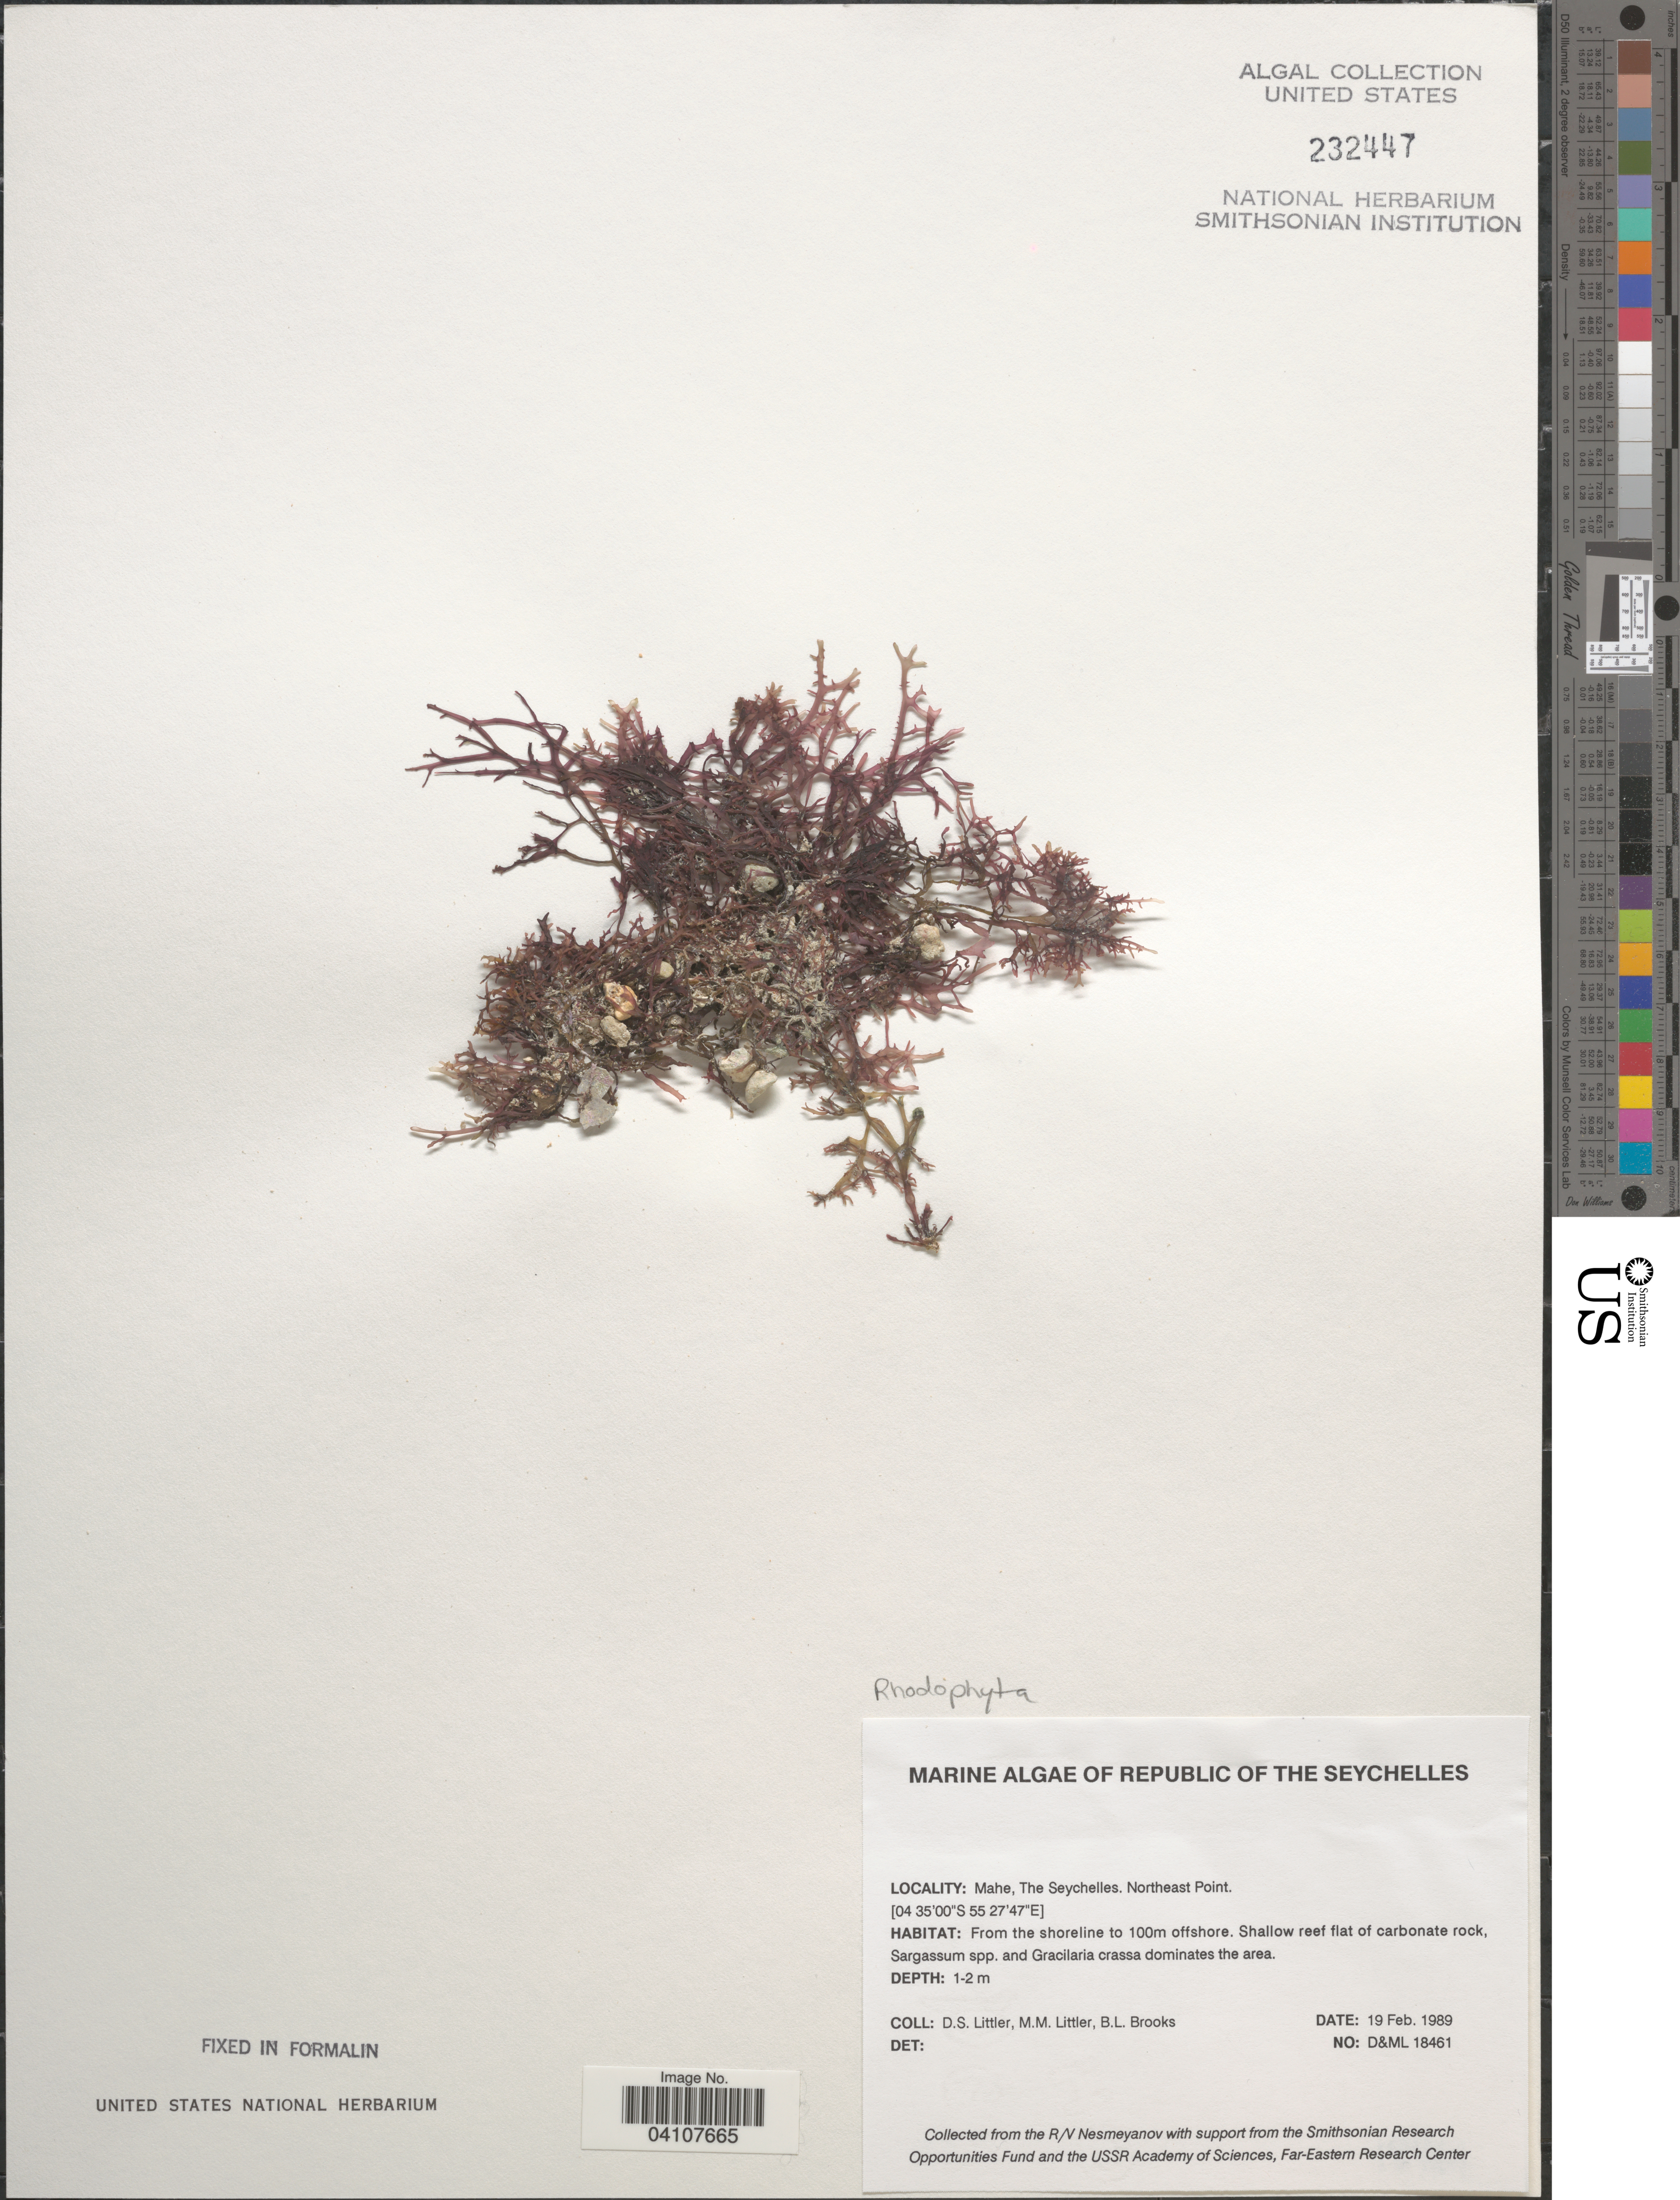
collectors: D. S. Littler & B. Brooks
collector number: D&ML18461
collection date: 1989-02-19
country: Seychelles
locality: Republic of the Seychelles. Mahe. Northeast Point. From the shoreline to 100m offshore.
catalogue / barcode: US 232447